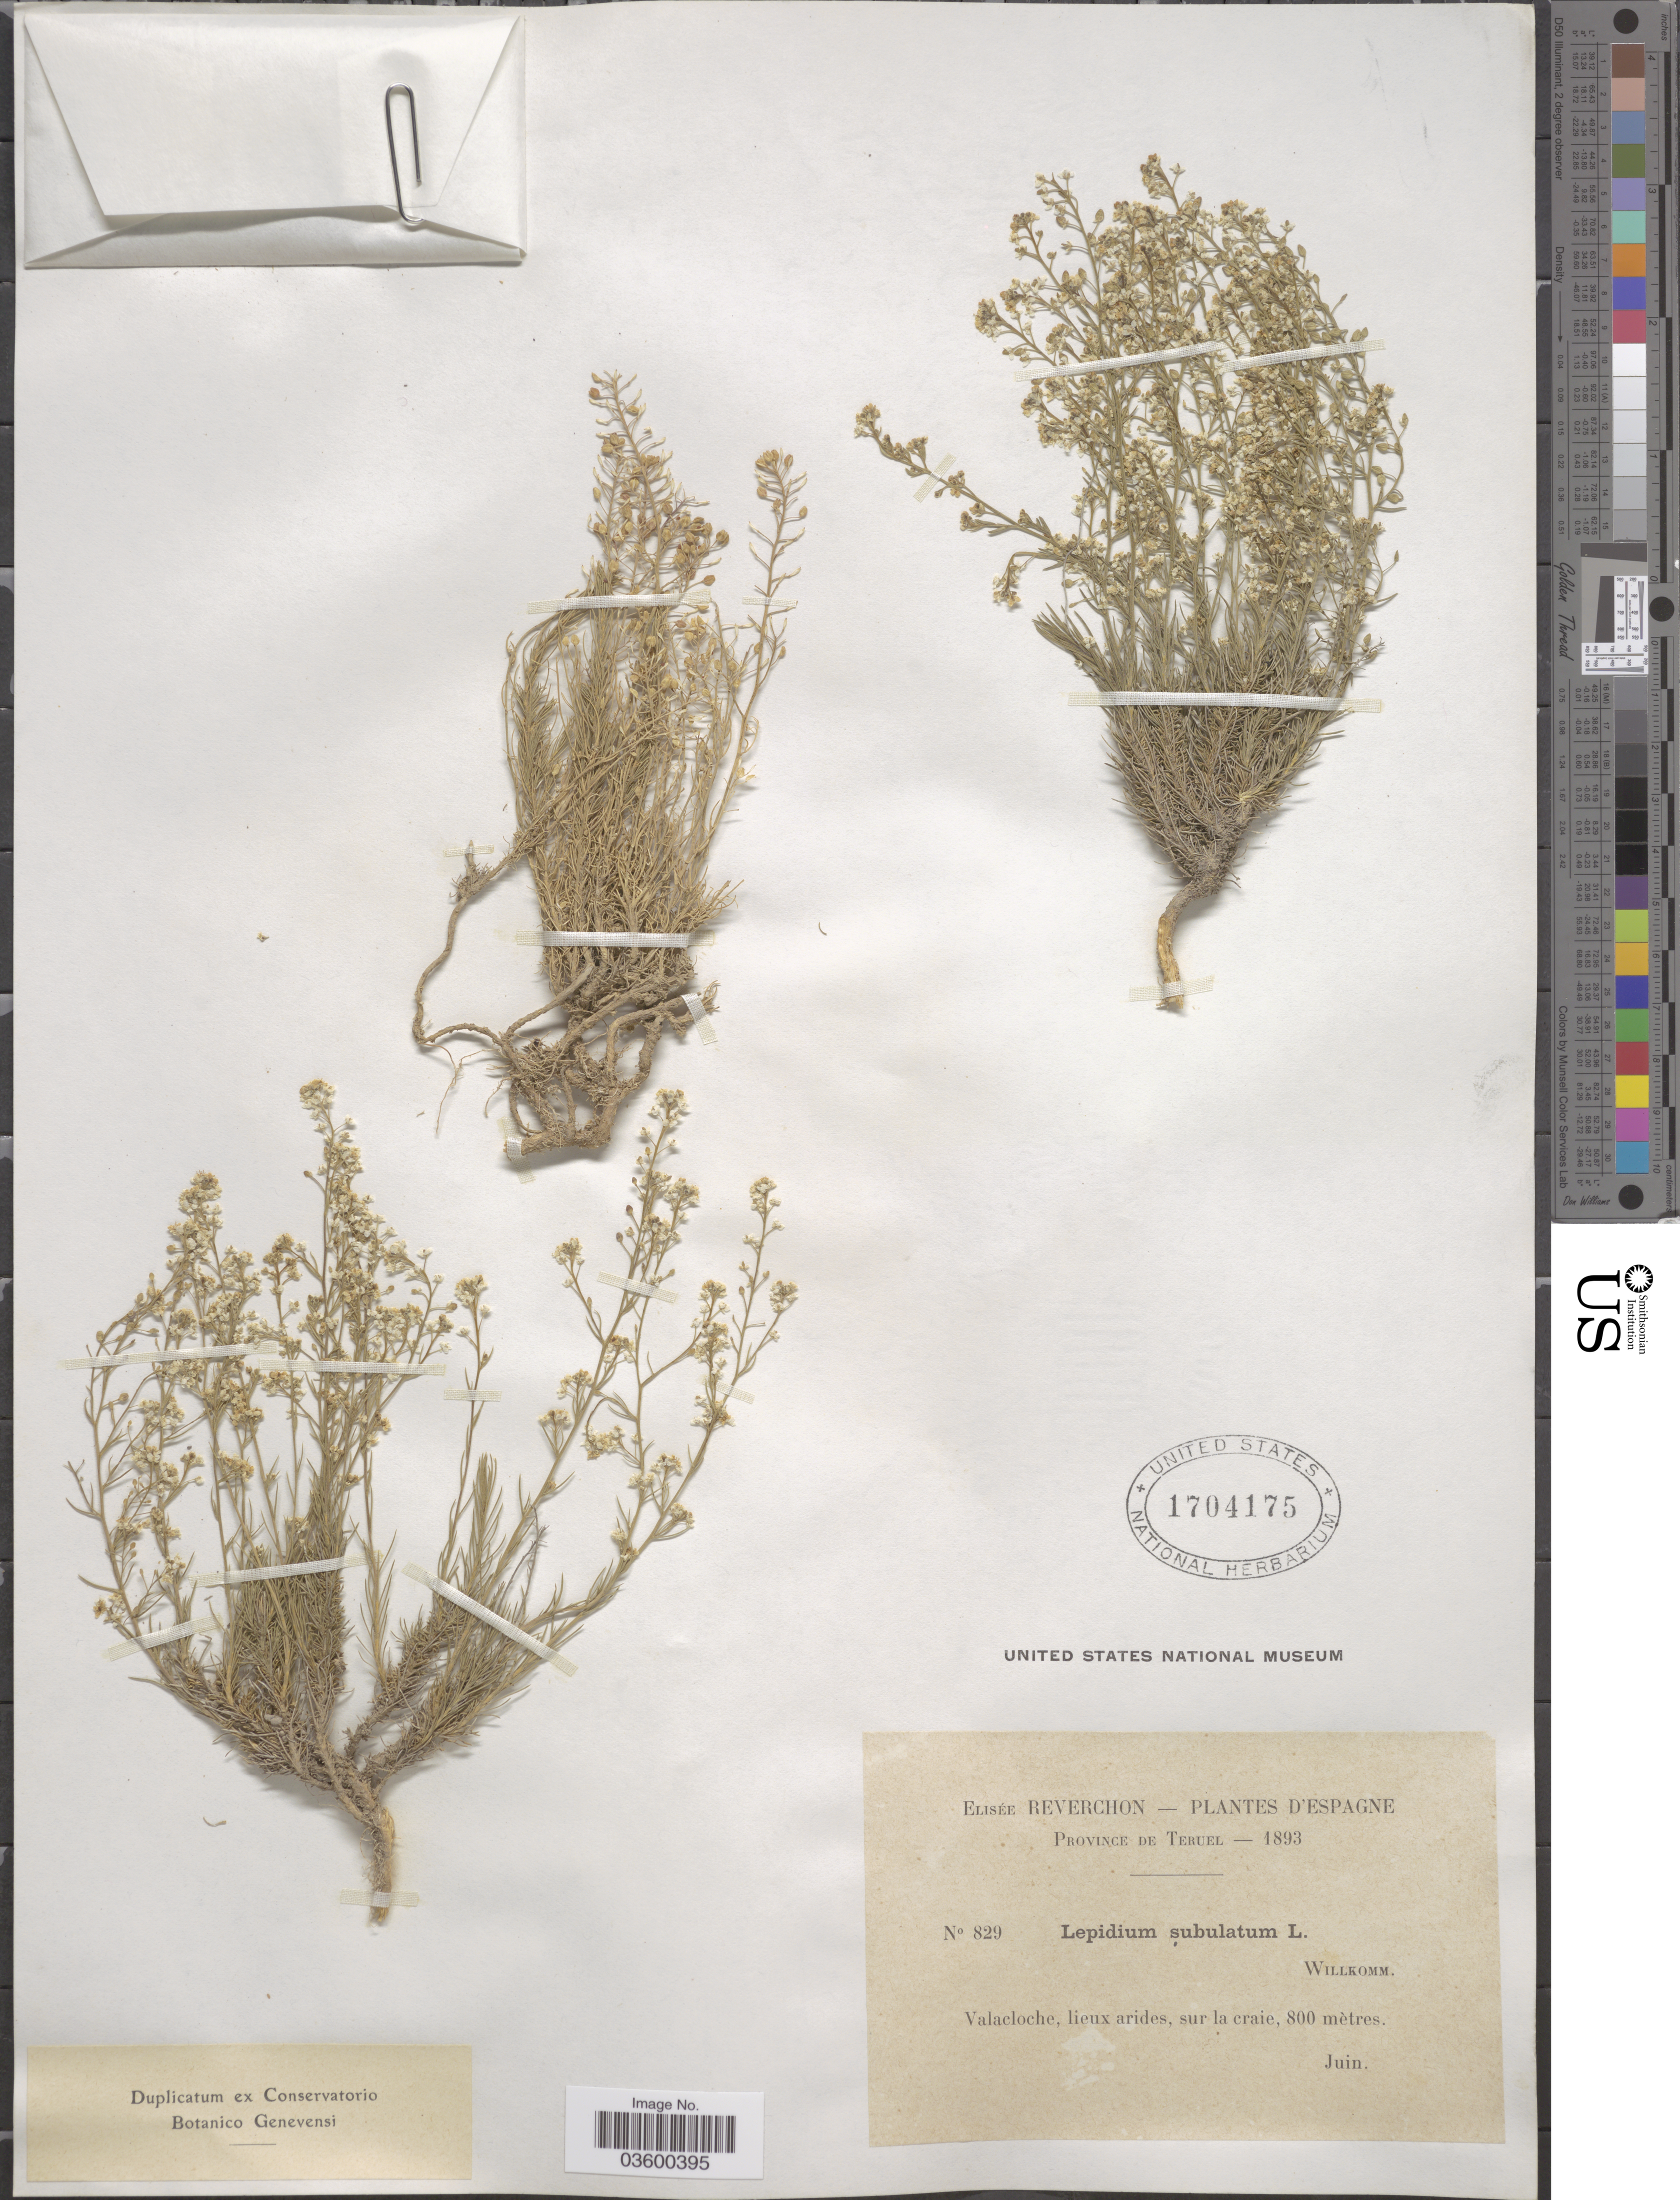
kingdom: Plantae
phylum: Tracheophyta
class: Magnoliopsida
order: Brassicales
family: Brassicaceae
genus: Lepidium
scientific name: Lepidium subulatum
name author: L.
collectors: E. Reverchon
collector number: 829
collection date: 1893-06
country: Spain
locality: D'espagne. Province de Teruel. Valacloche.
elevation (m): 800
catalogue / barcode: US 1704175